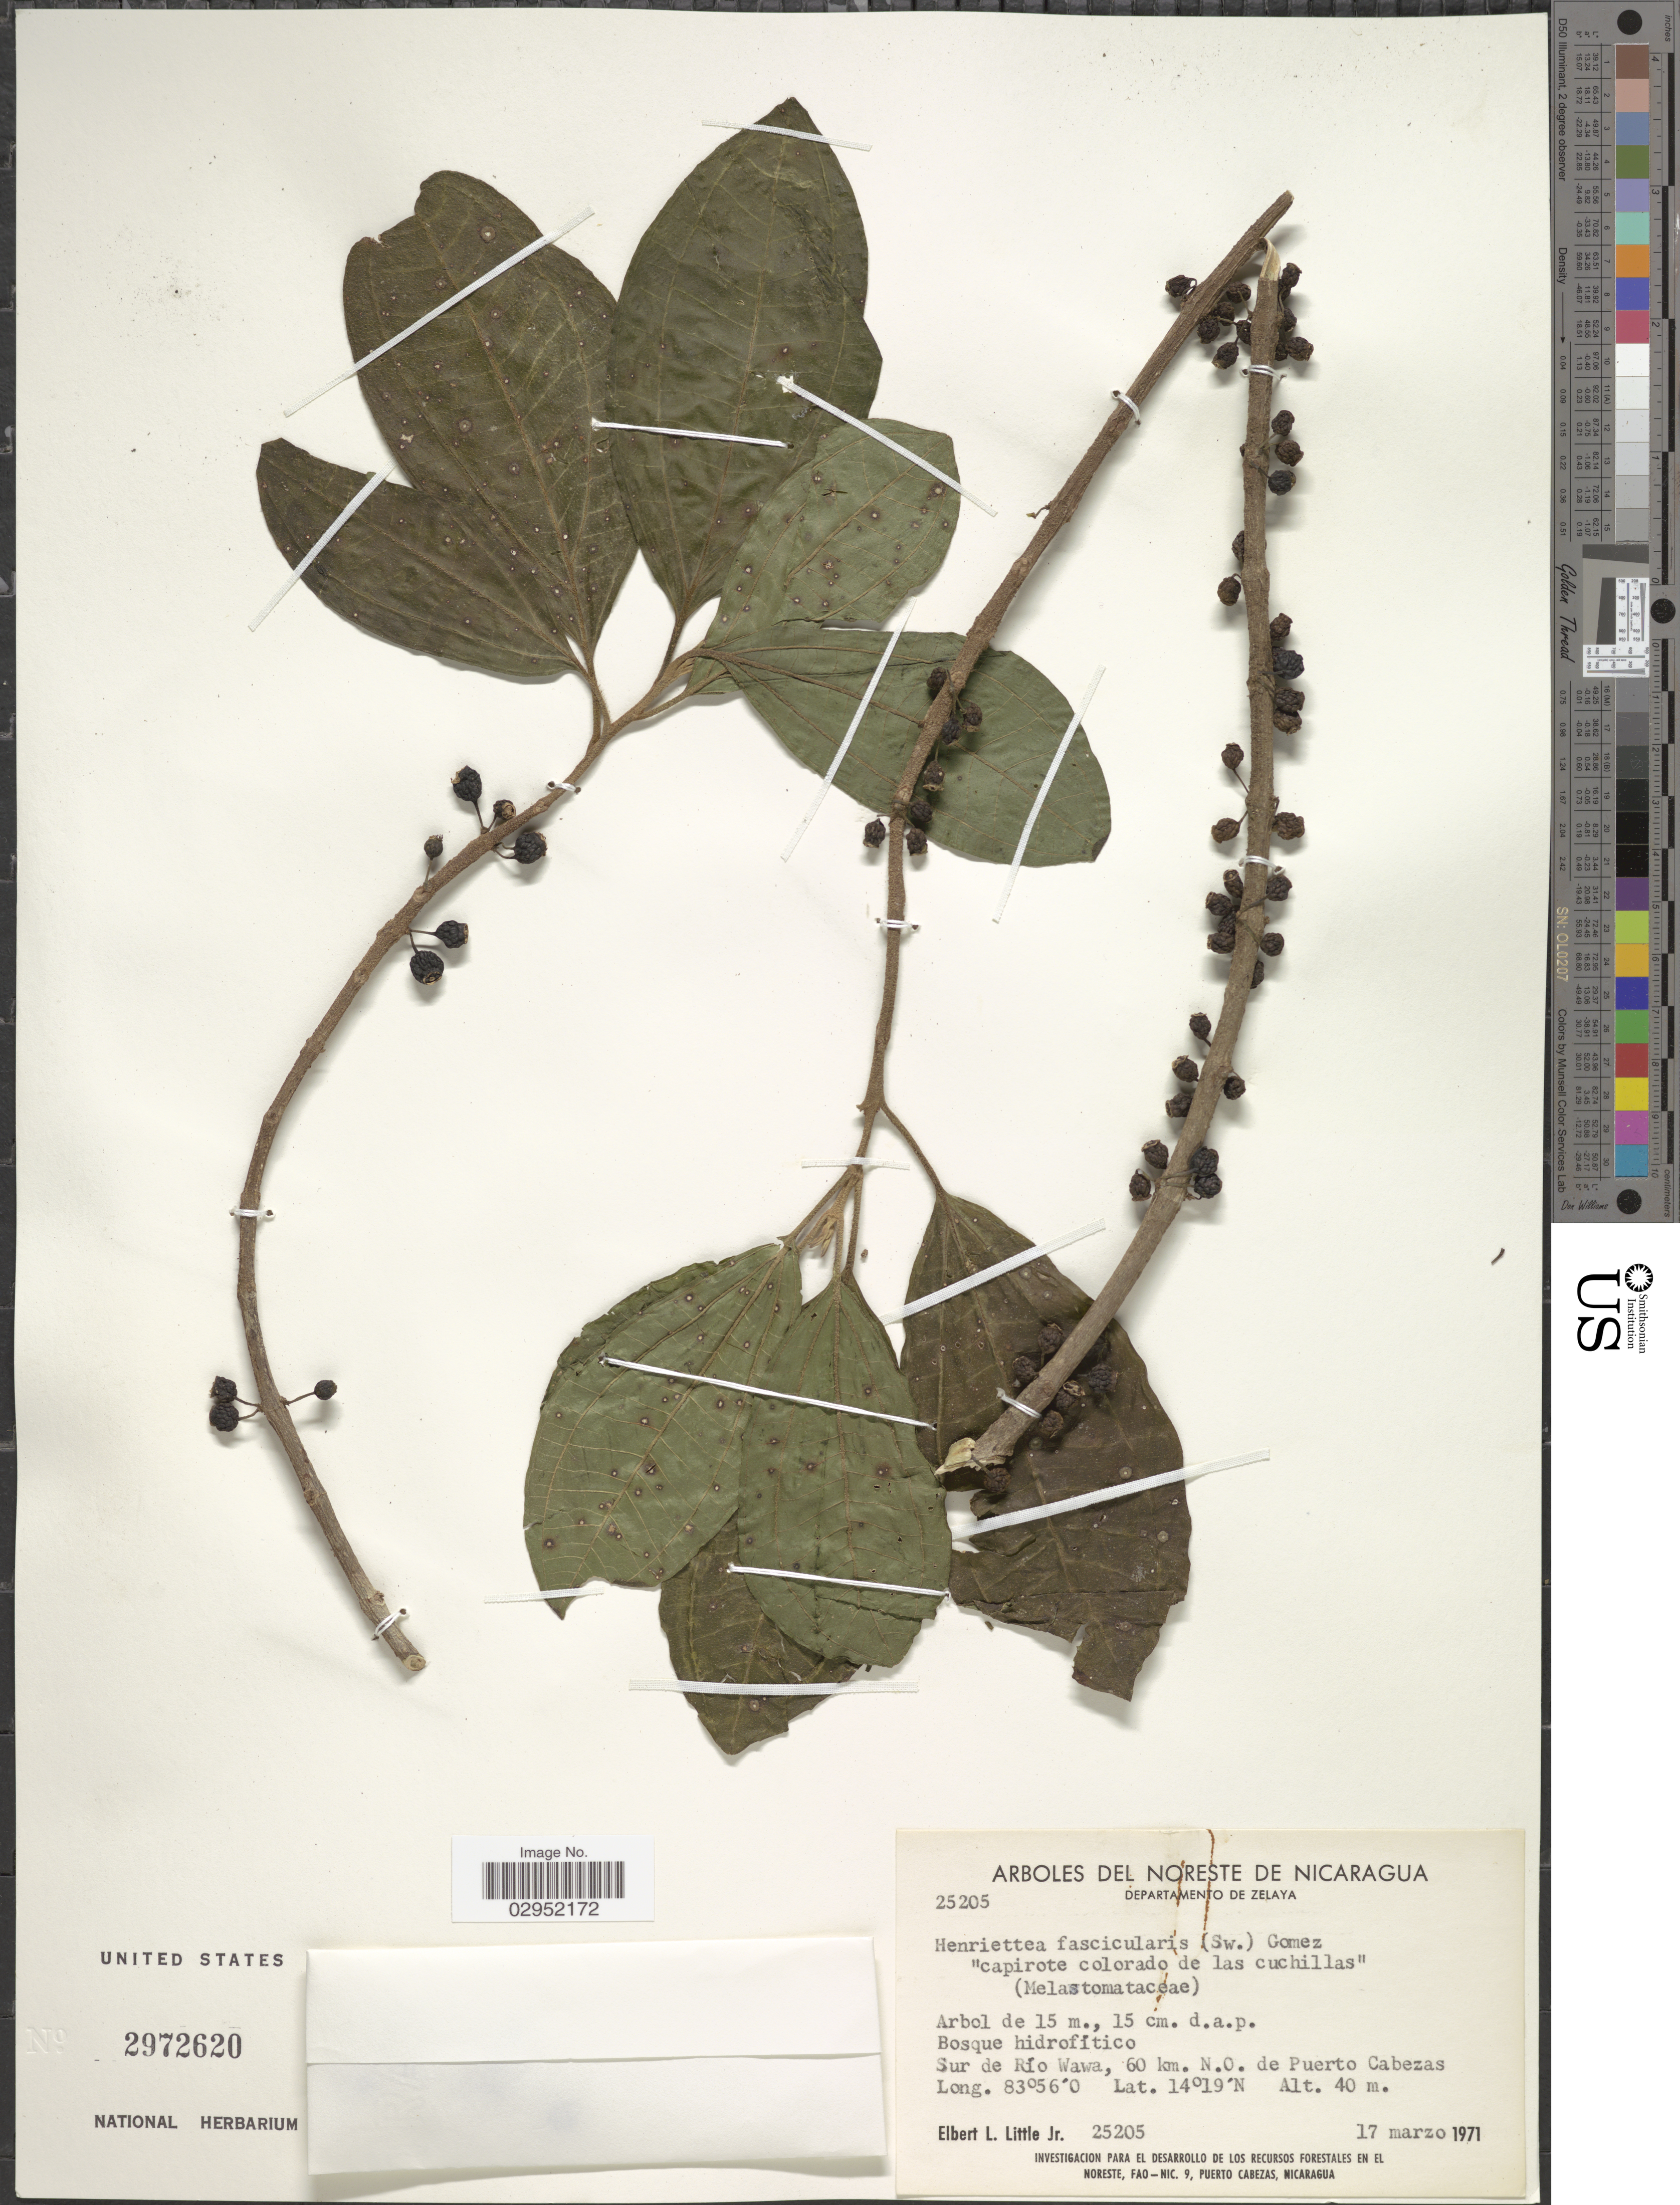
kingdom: Plantae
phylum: Tracheophyta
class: Magnoliopsida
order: Myrtales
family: Melastomataceae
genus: Henriettea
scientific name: Henriettea fascicularis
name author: (Sw.) M. Gómez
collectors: E. L. Little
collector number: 25205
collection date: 1971-03-17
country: Nicaragua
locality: Noreste de Nicaragua. Departamento de Zelaya. Sur de Río Wawa, 60 km. N.O. de Puerto Cabezas.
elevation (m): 40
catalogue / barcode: US 2972620